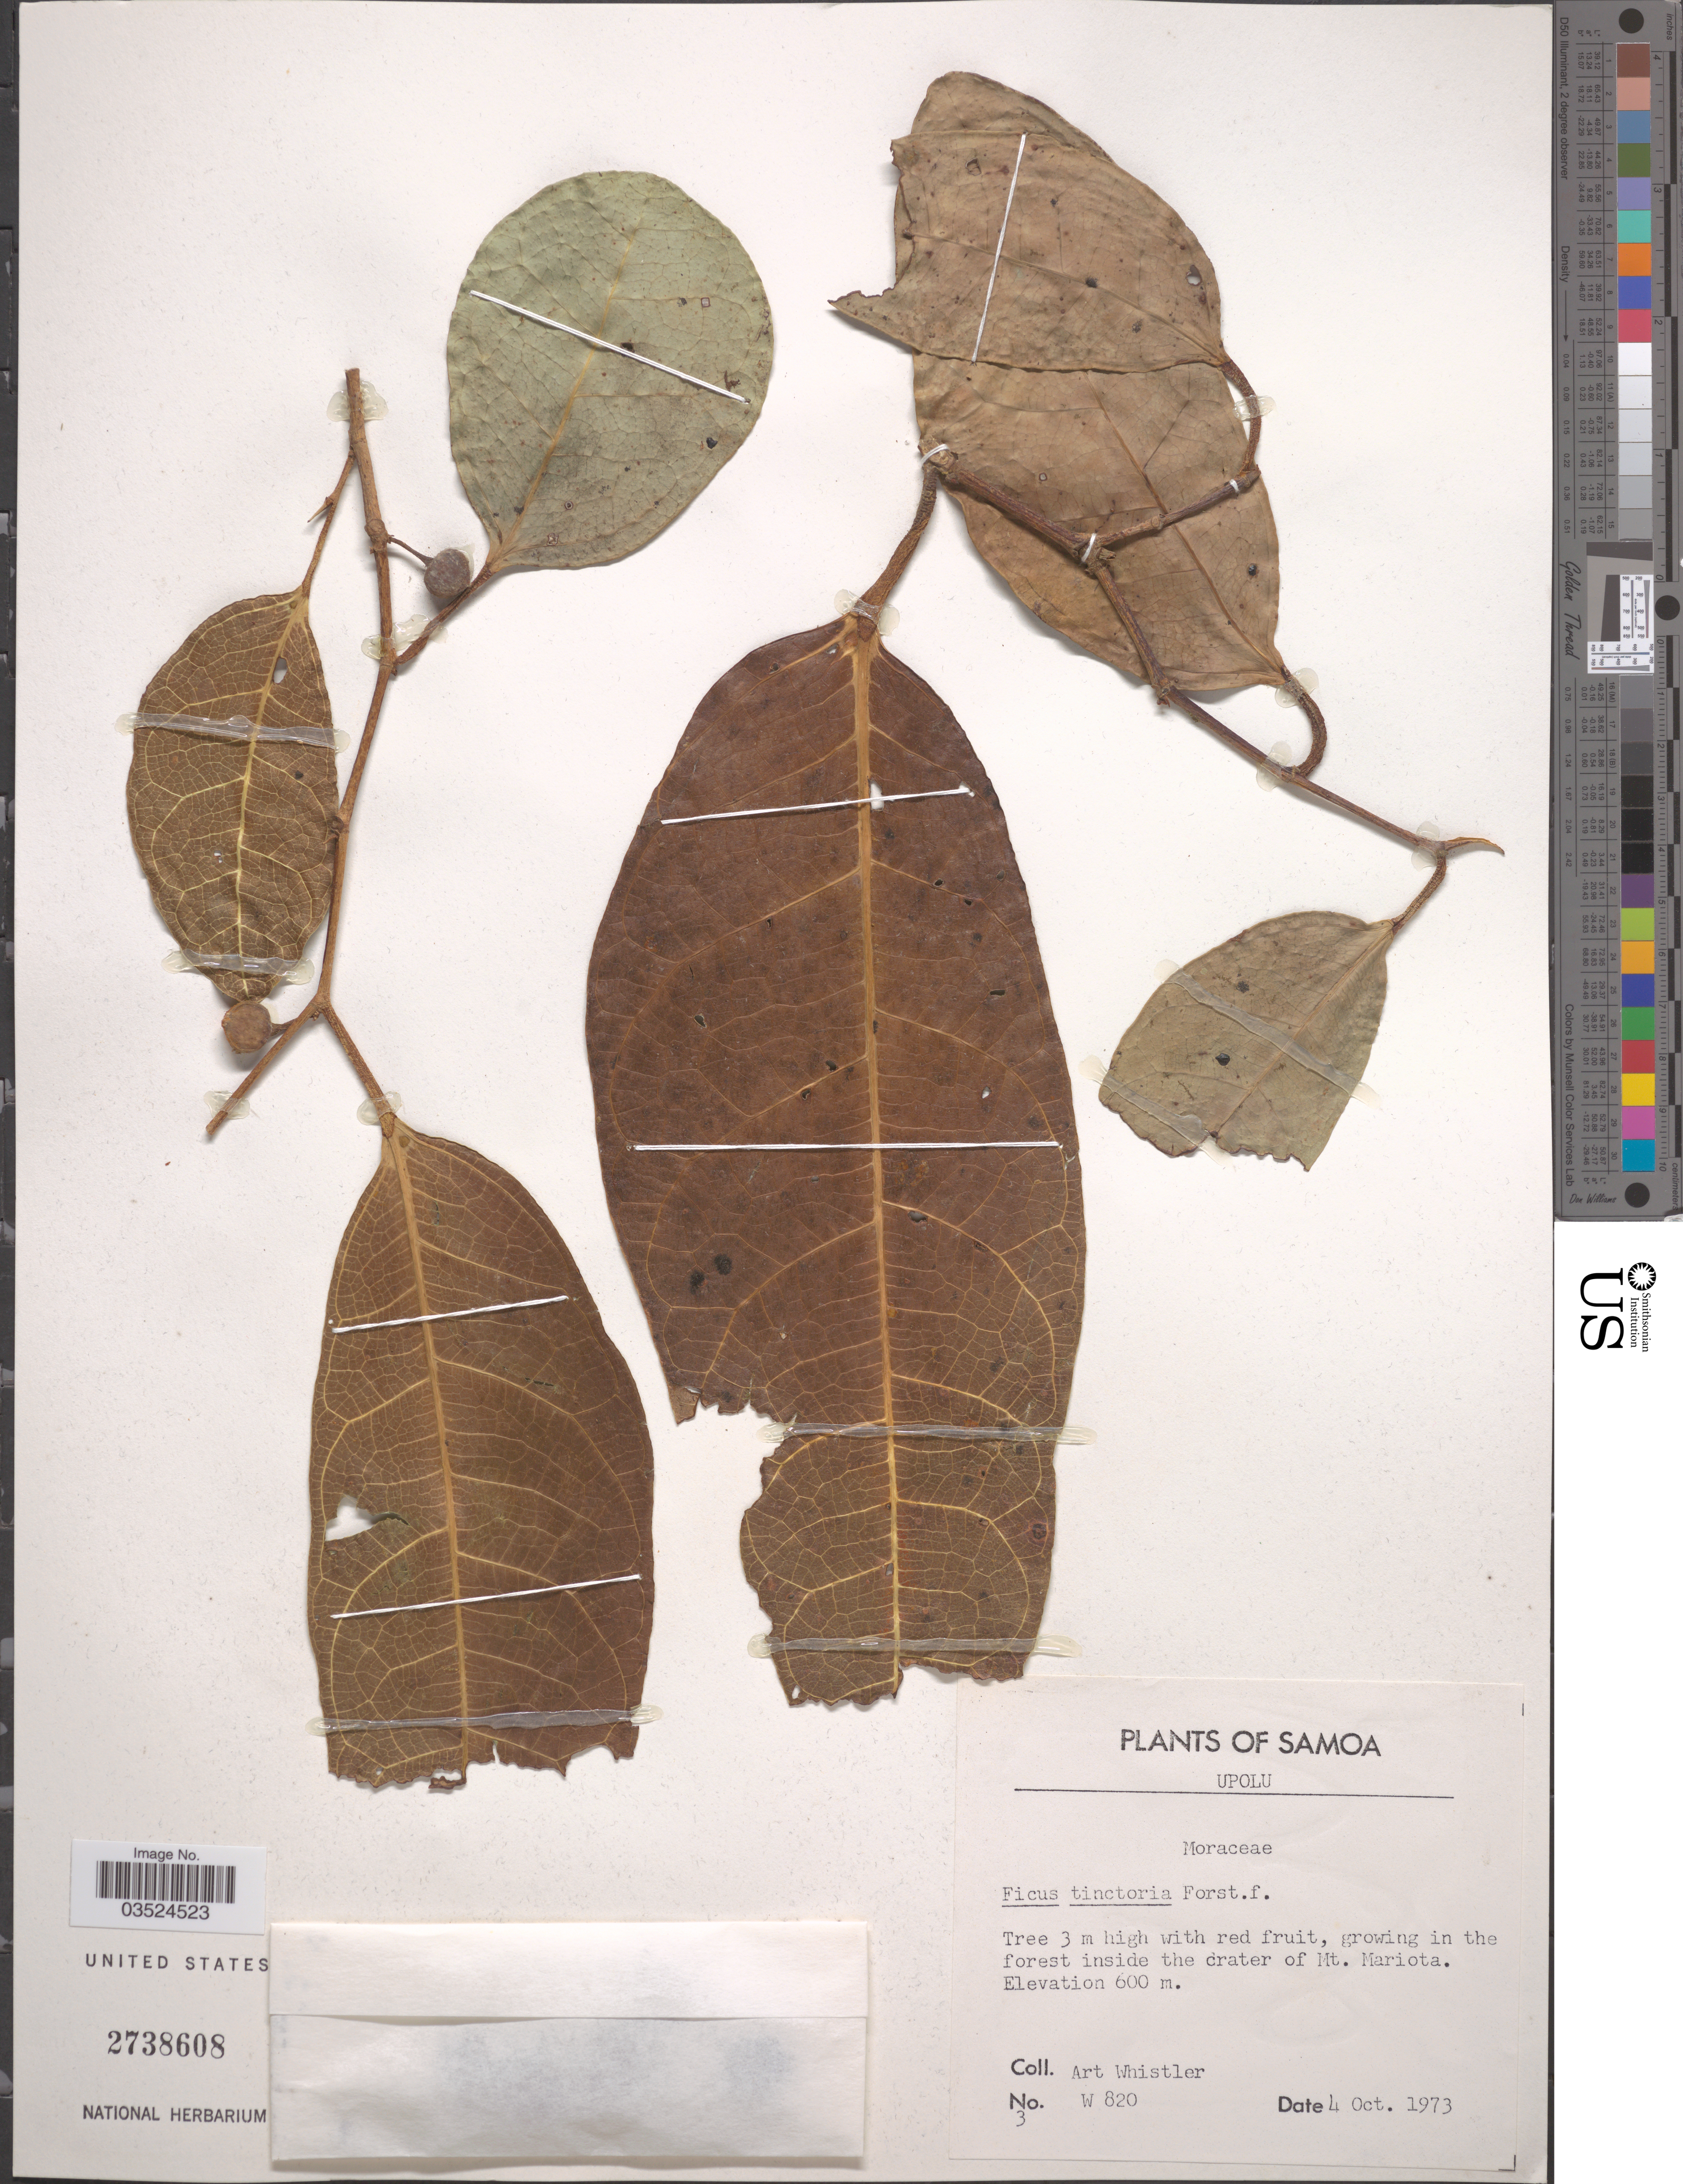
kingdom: Plantae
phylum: Tracheophyta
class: Magnoliopsida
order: Rosales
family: Moraceae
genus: Ficus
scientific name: Ficus tinctoria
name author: G. Forst.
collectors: A. Whistler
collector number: W820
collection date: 1973-10-04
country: Samoa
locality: Samoa. Upolu. In the forest inside the crater of Mt. Mariota.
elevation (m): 600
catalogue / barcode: US 2738608